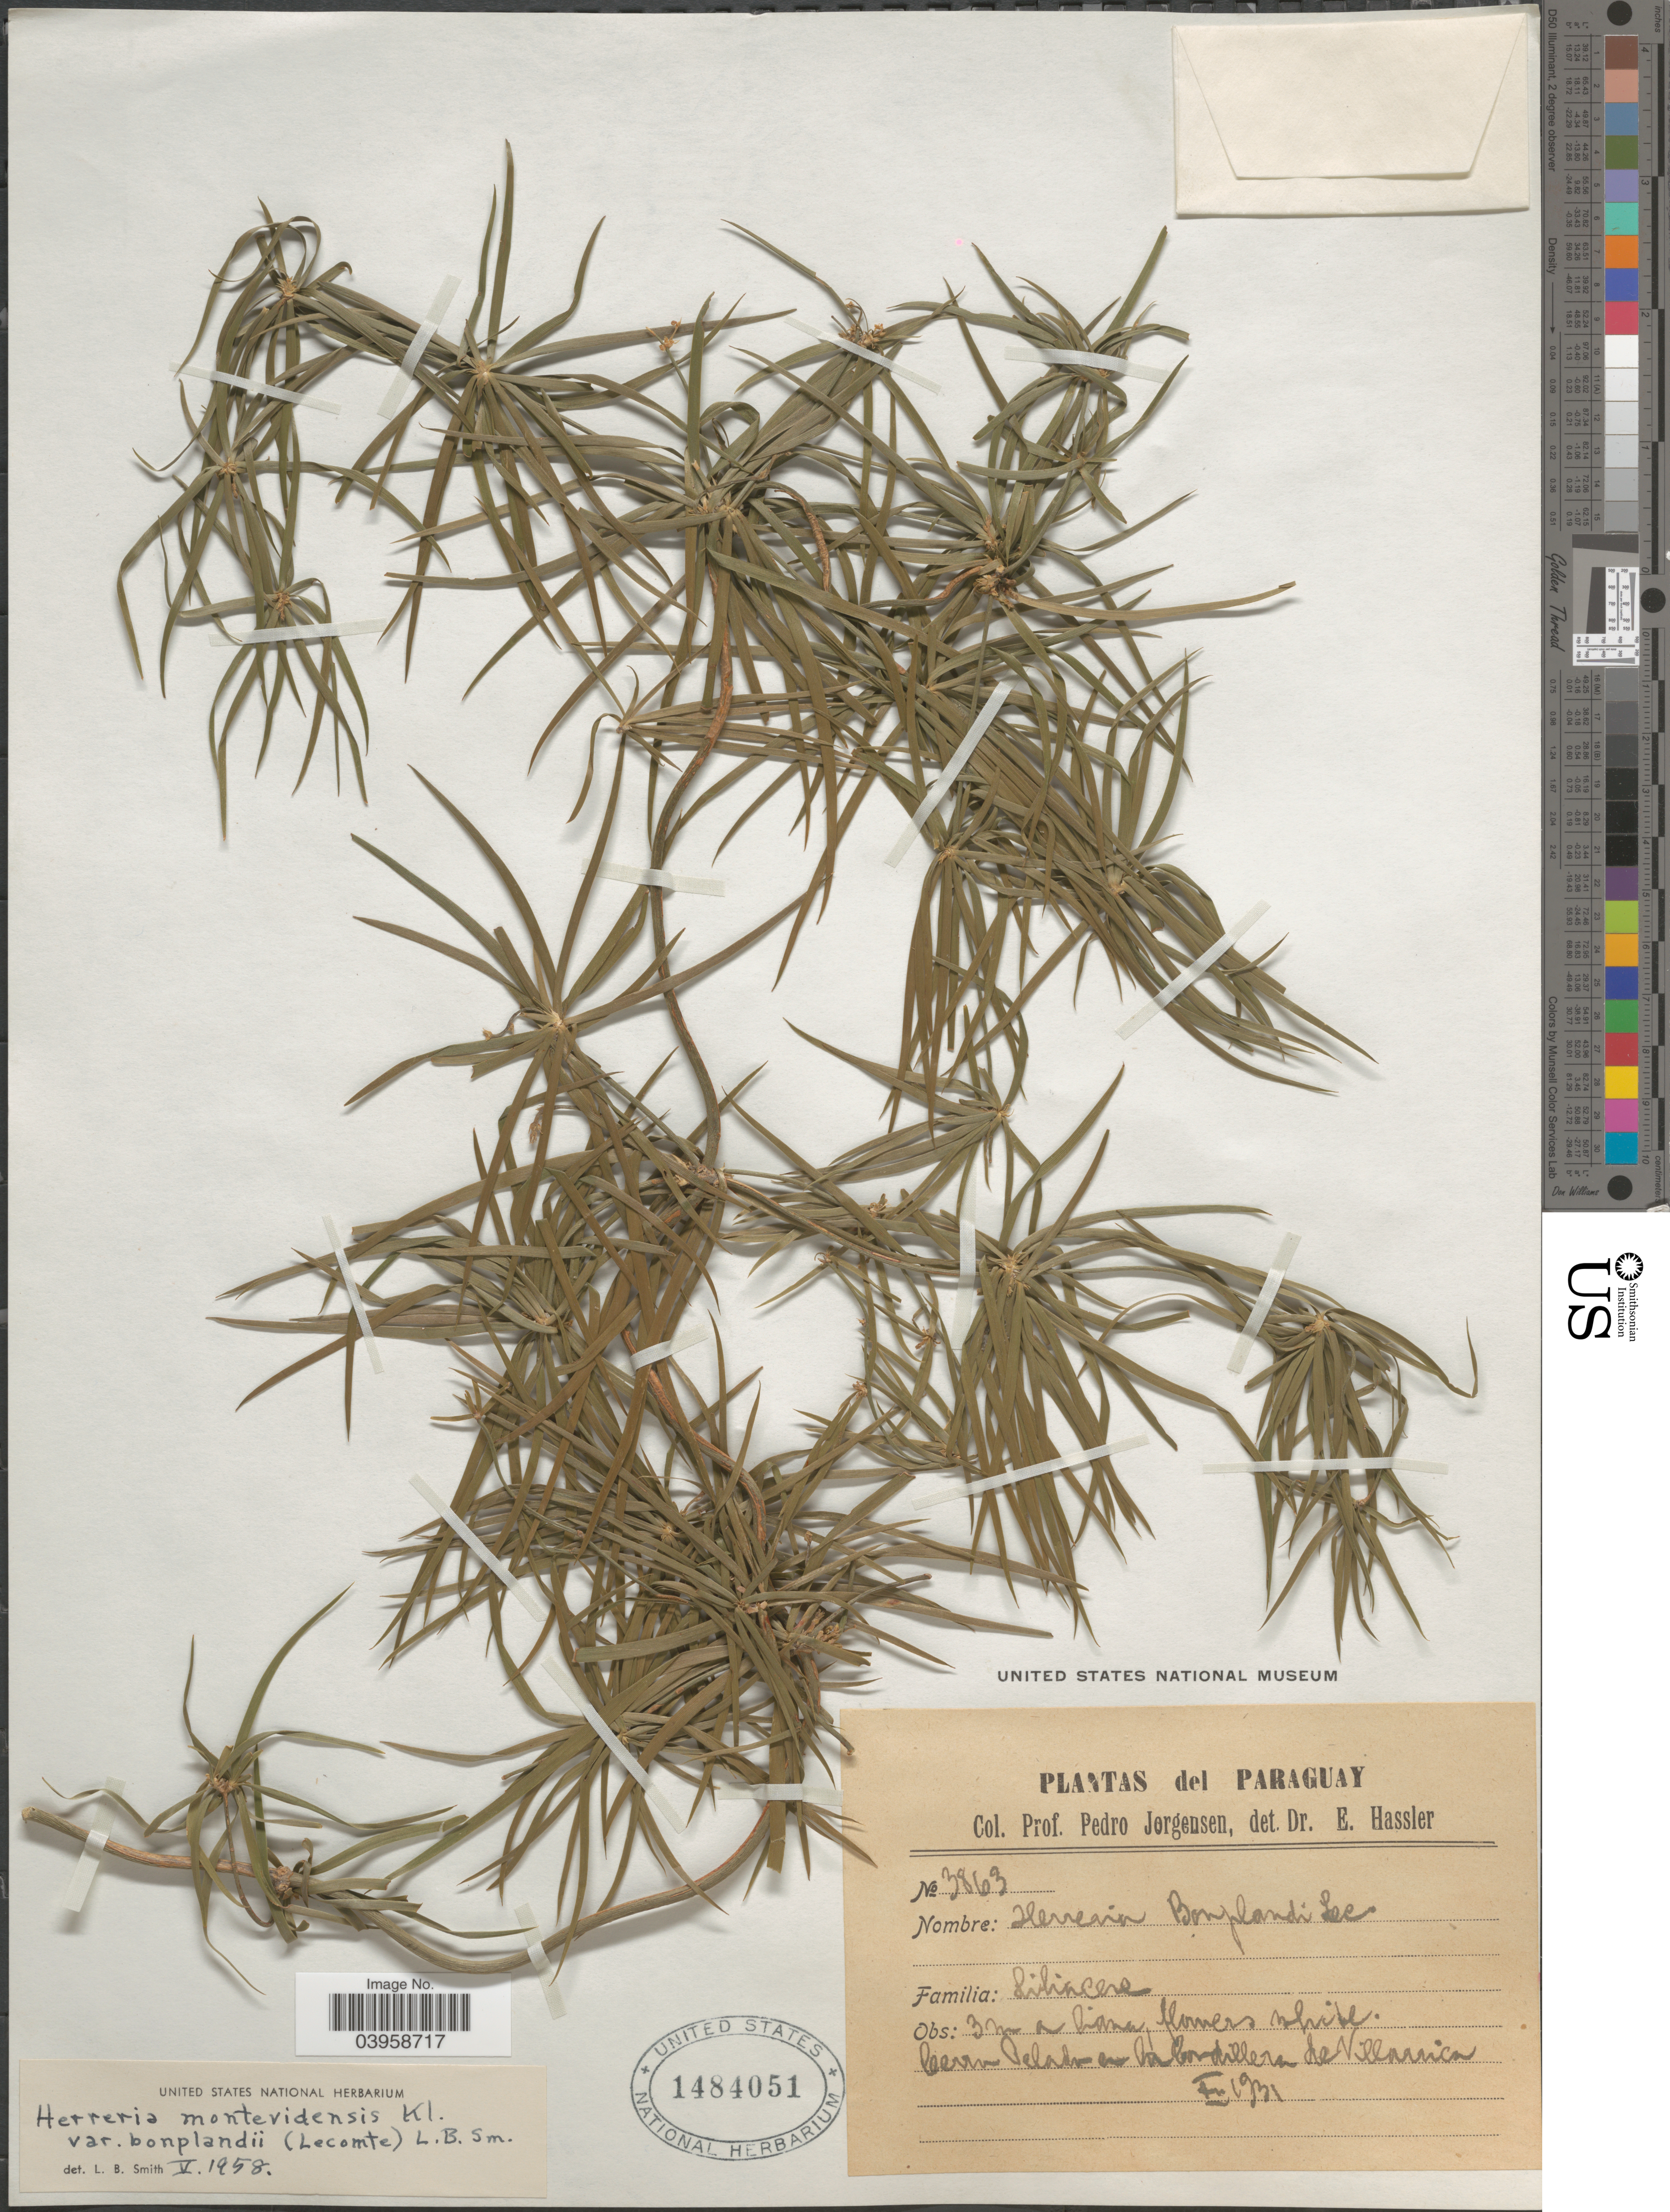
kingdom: Plantae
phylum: Tracheophyta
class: Liliopsida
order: Asparagales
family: Asparagaceae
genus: Herreria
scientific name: Herreria montevidensis var. bonplandii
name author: L.B. Sm.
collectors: P. Jörgensen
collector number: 3863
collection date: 1931-11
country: Paraguay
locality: Cerro Pelada en la Cordillera de Villarrica.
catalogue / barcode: US 1484051